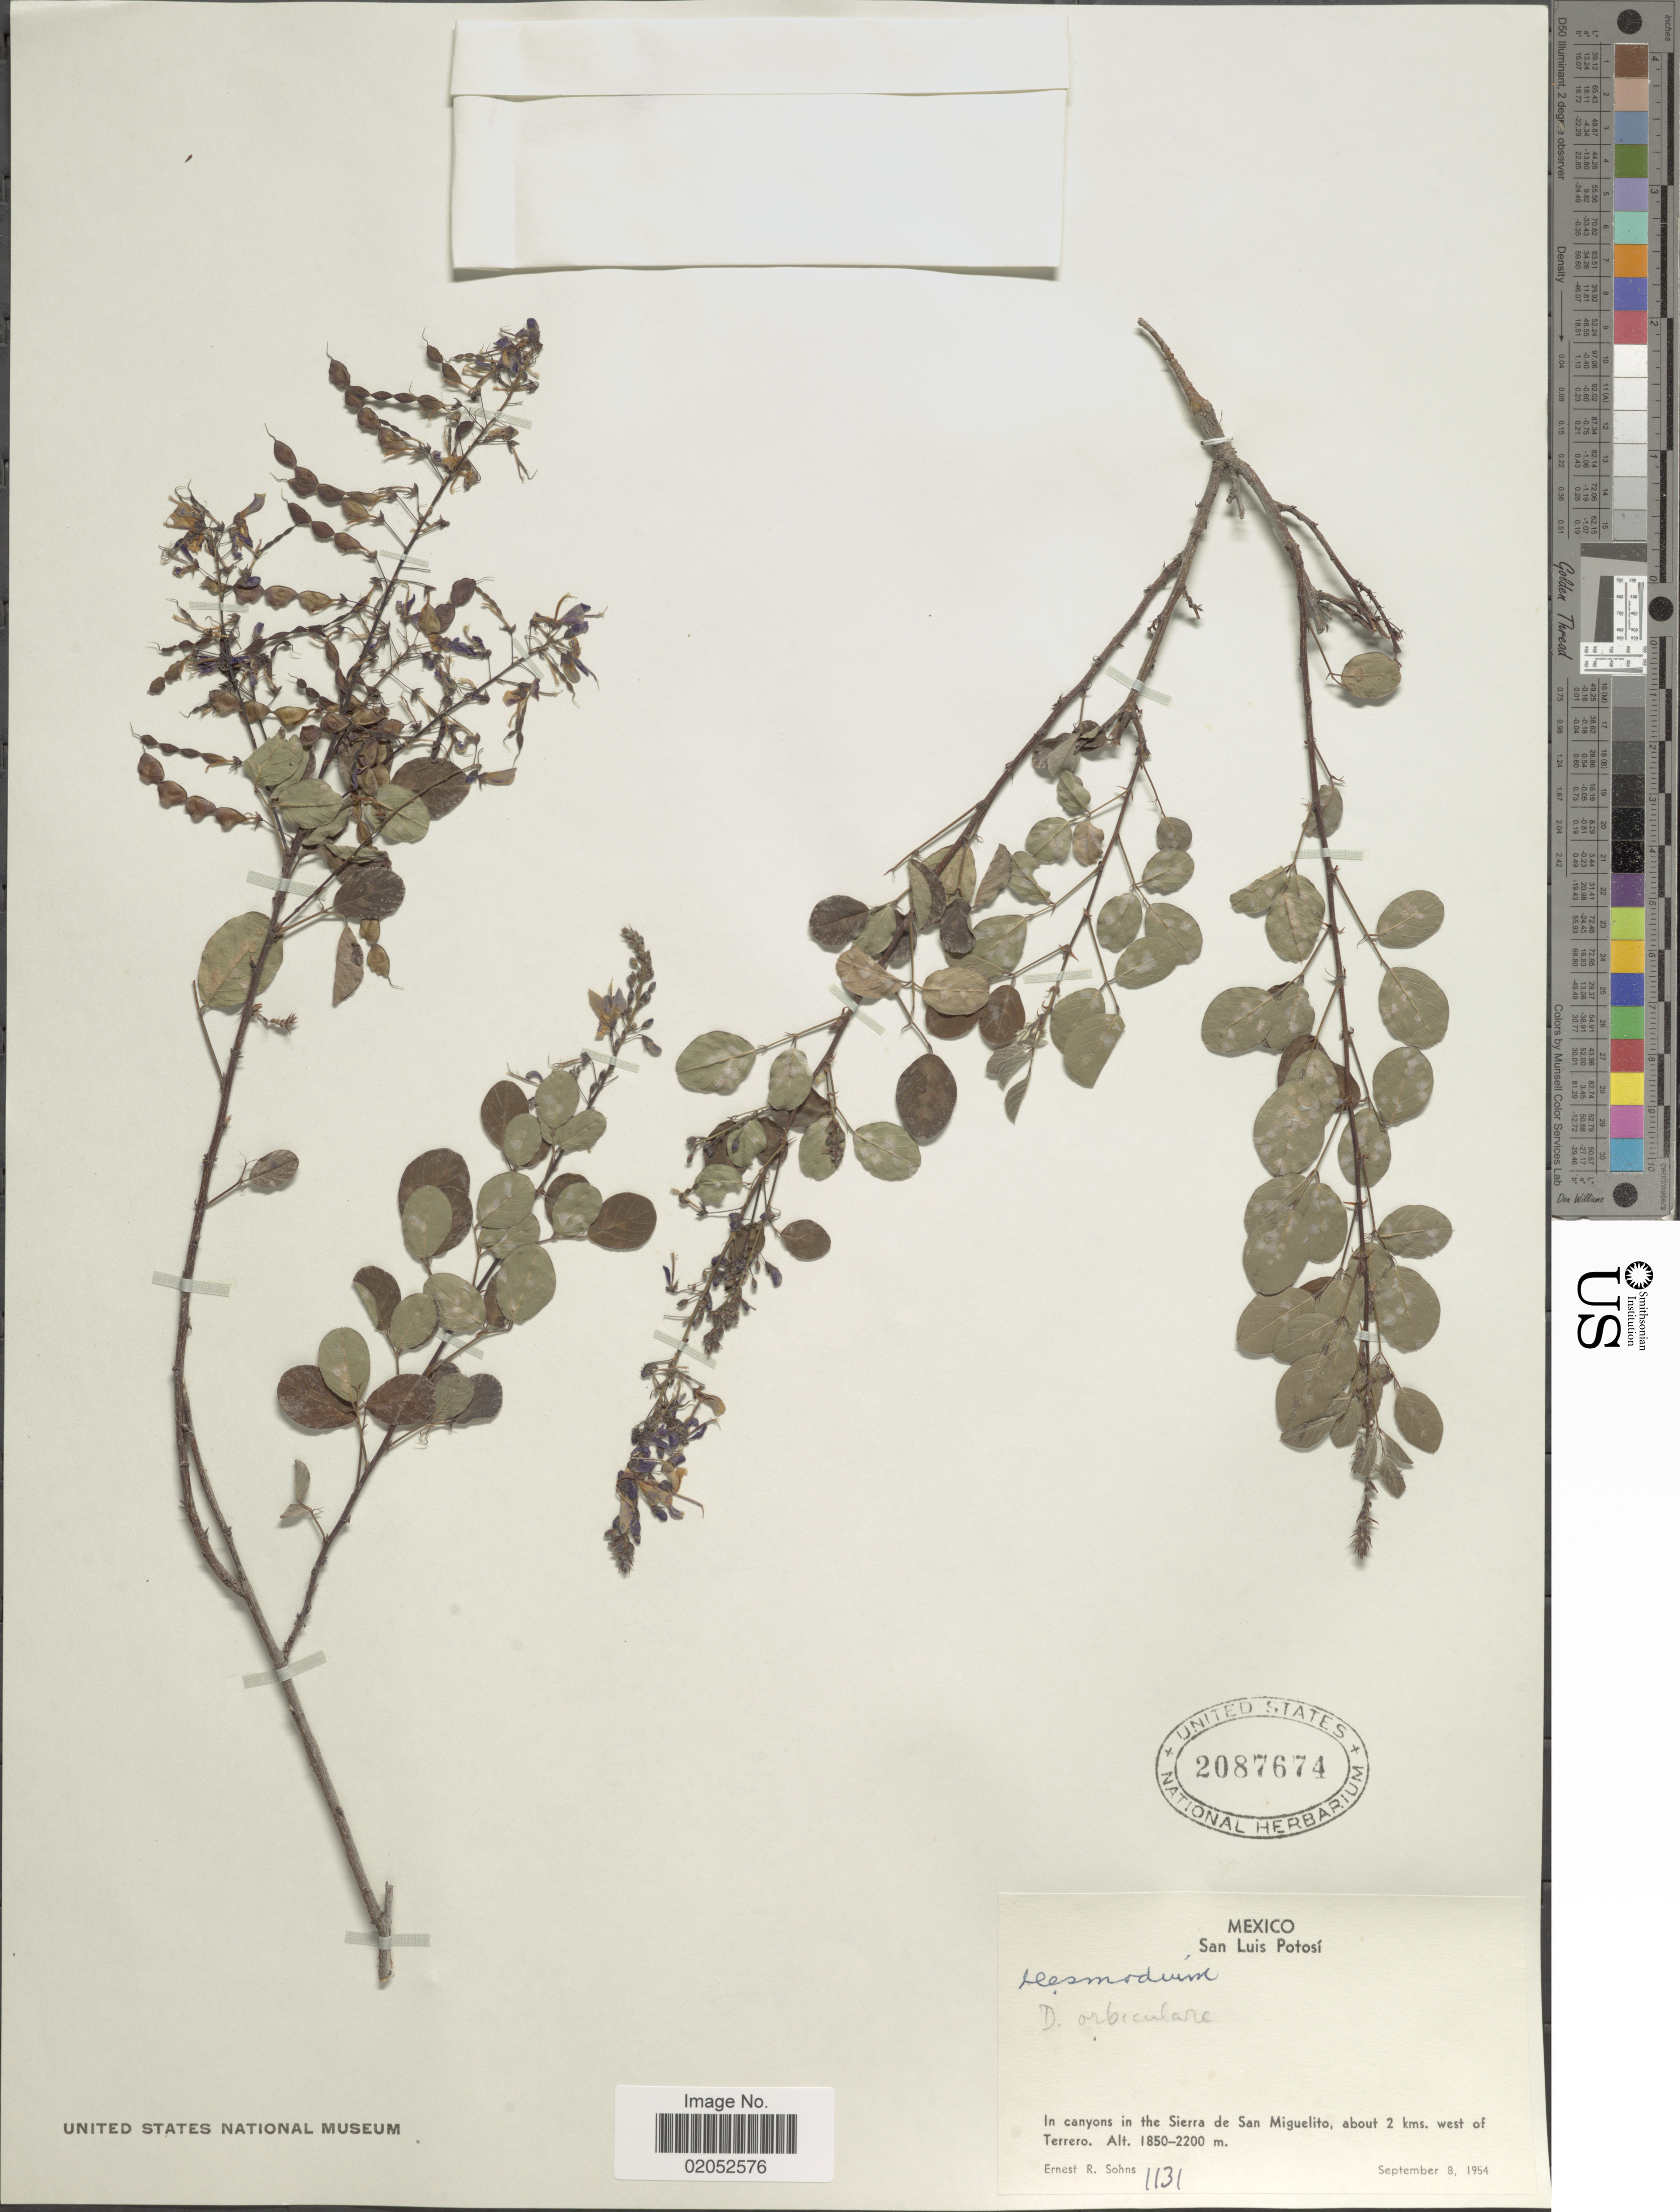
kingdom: Plantae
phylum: Tracheophyta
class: Magnoliopsida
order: Fabales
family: Fabaceae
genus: Desmodium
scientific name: Desmodium orbiculare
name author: Schltdl.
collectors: E. R. Sohns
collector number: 1131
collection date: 1954-09-08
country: Mexico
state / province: San Luis Potosí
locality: In canyons in the Sierra de San Miguelito, about 2 kms. west of Terrero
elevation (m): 1850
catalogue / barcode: US 2087674